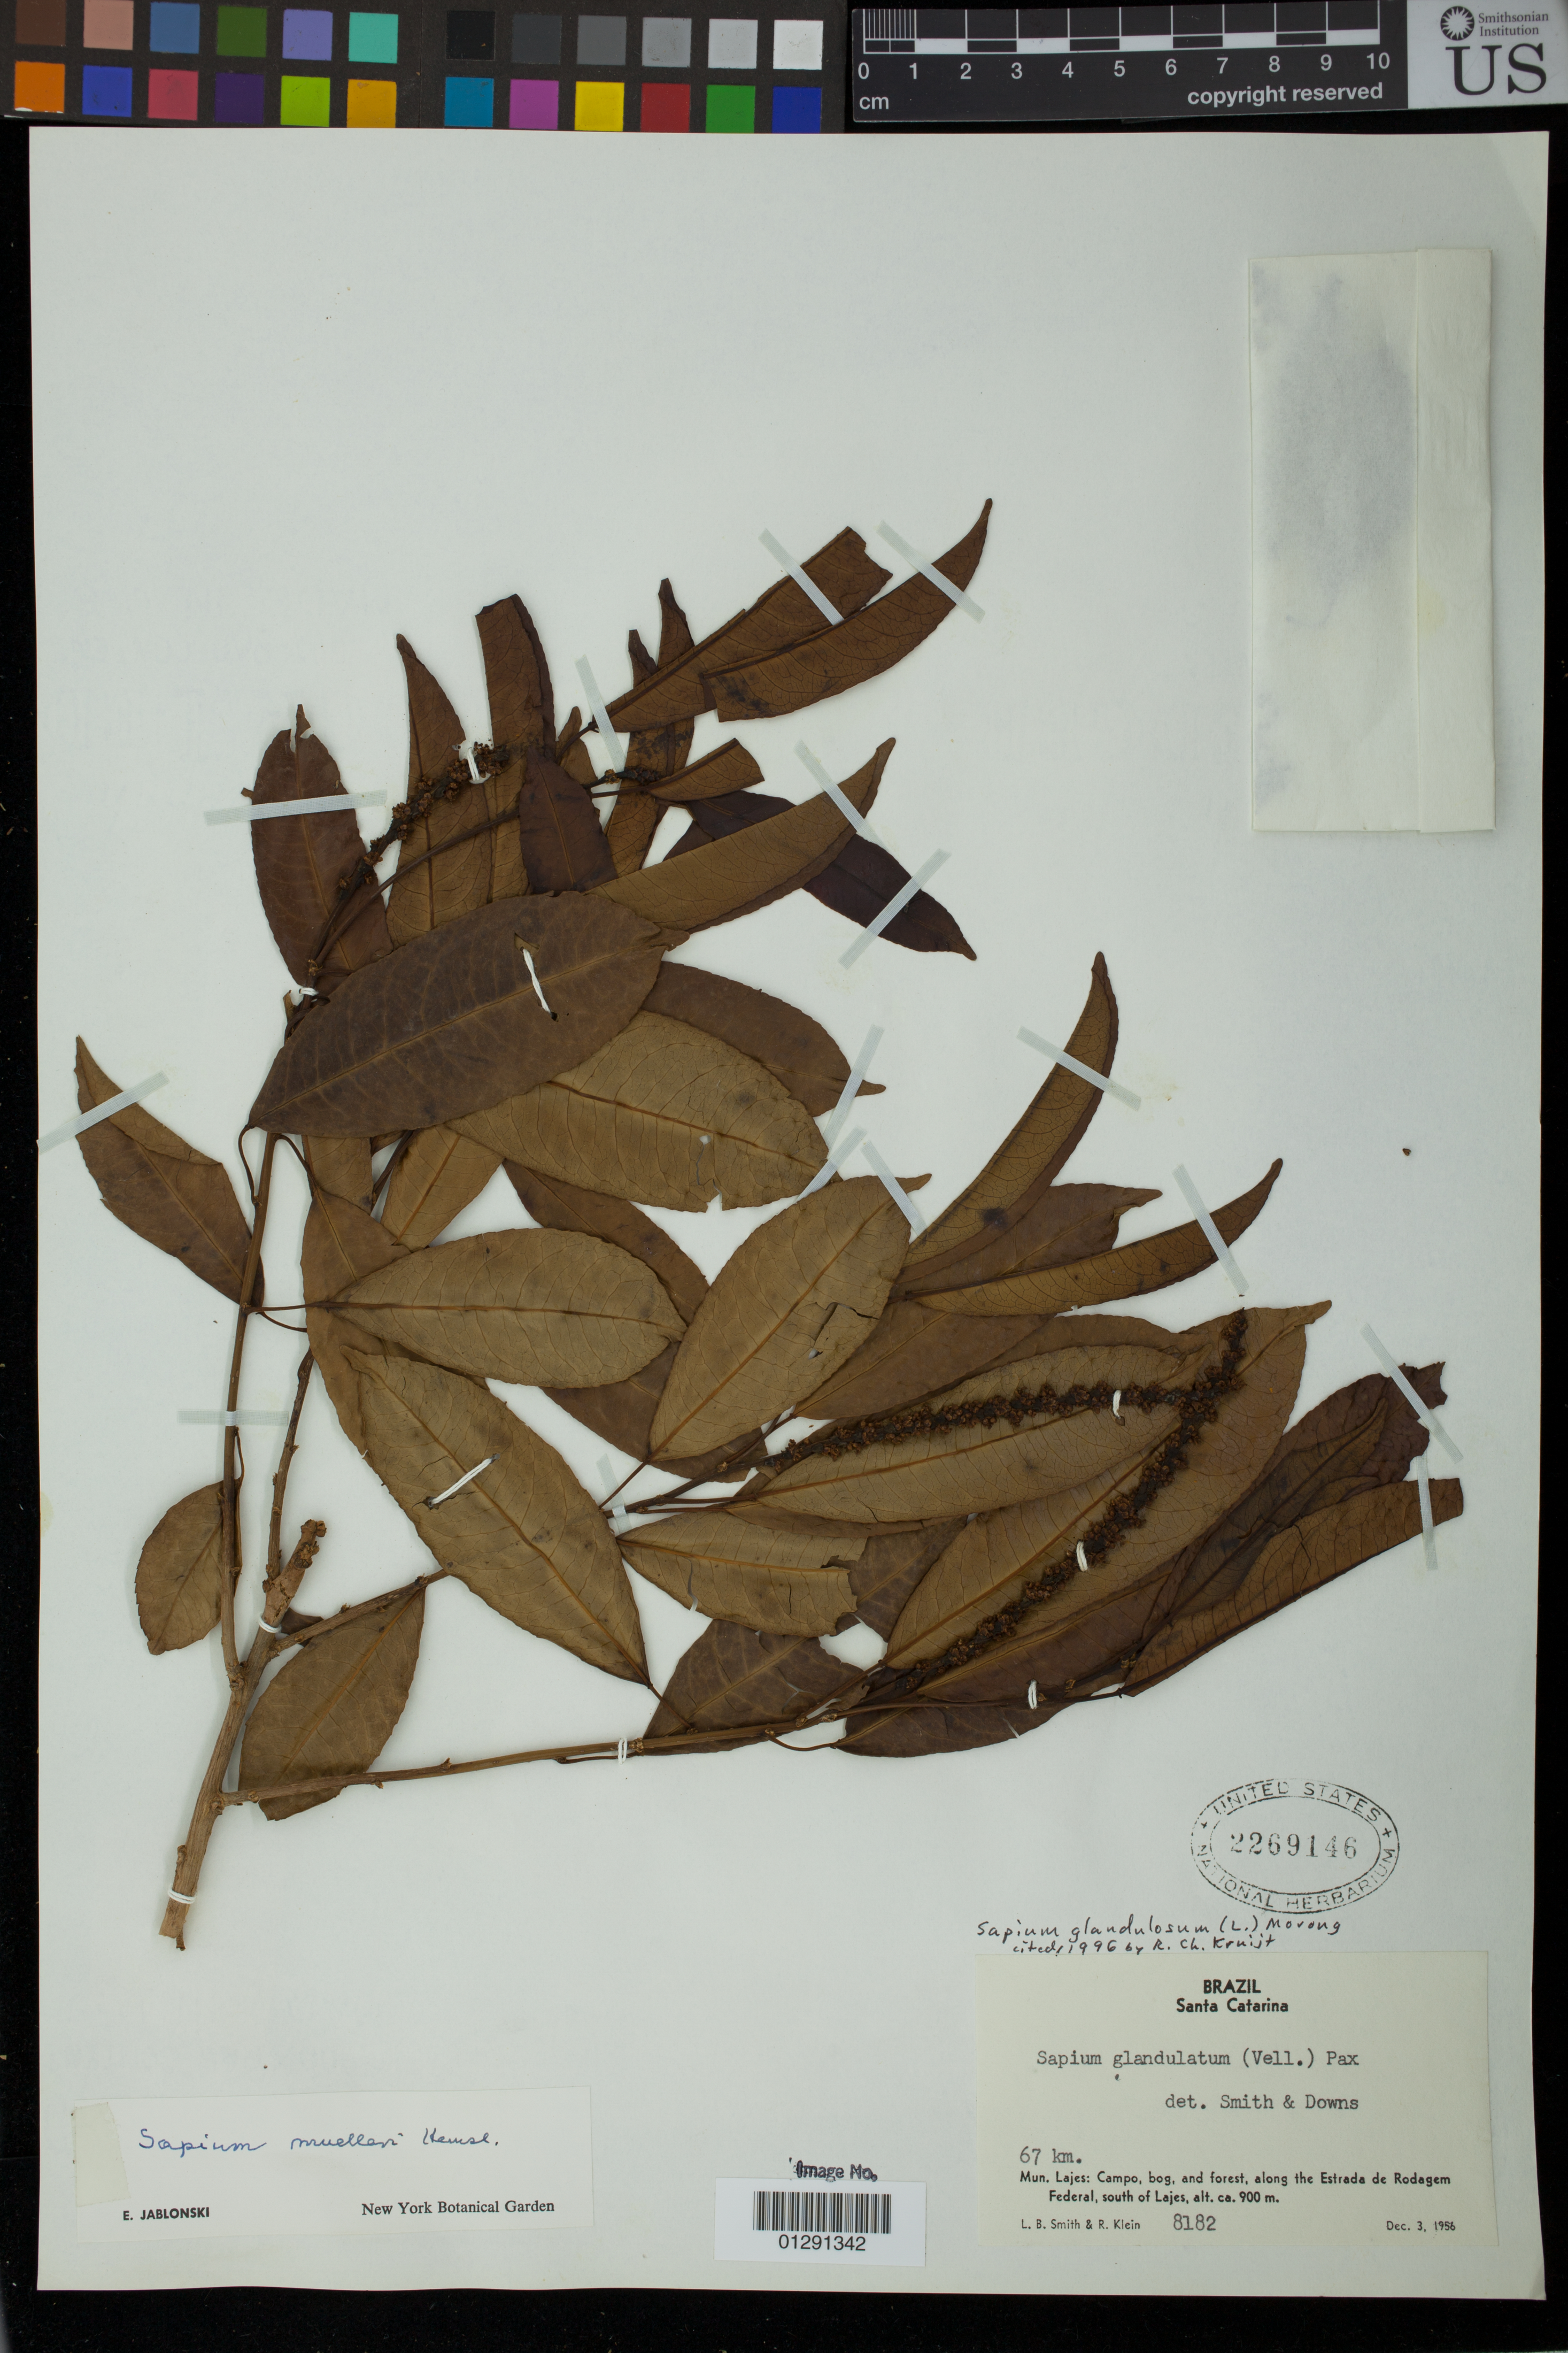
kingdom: Plantae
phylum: Tracheophyta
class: Magnoliopsida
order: Malpighiales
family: Euphorbiaceae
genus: Sapium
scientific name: Sapium glandulatum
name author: (Vell.) Pax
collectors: L. Smith & R. Klein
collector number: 8182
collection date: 1956-12-03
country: Brazil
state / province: Santa Catarina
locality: Mun. Lajes: Campo, bog and forest along the Estrada de Rodagem Federal, south of Lajes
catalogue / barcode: US 2269146